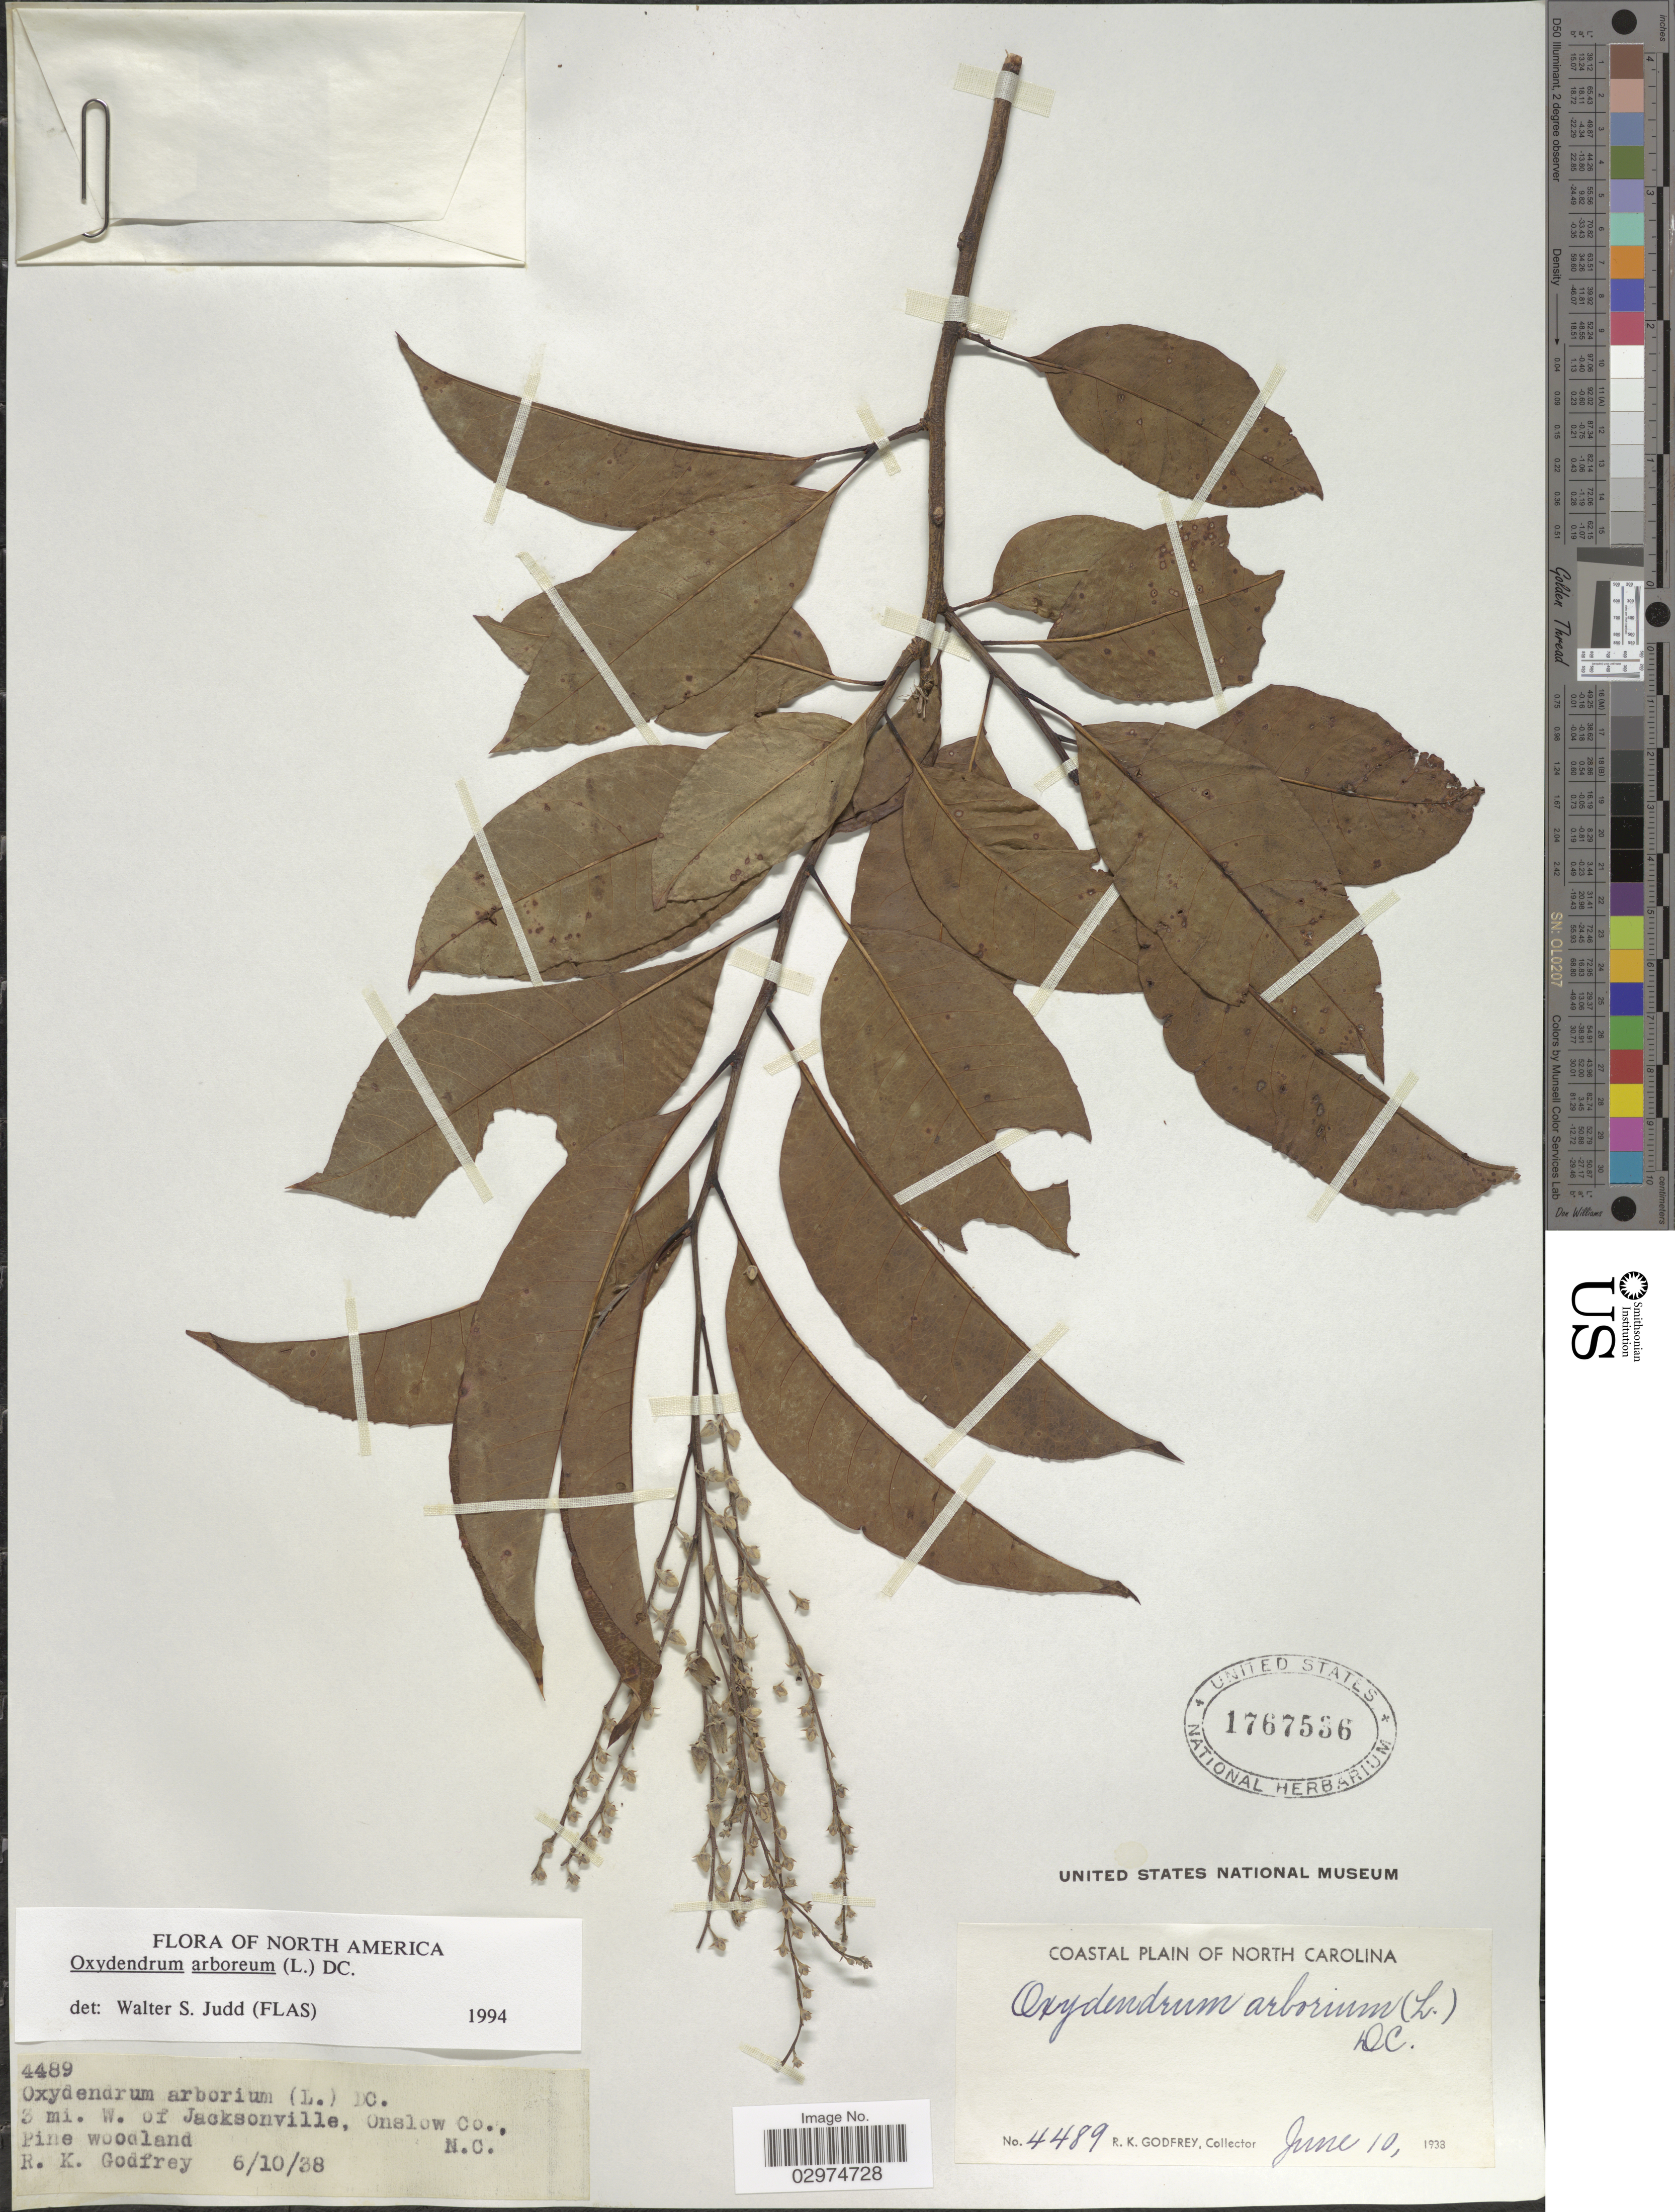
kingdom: Plantae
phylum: Tracheophyta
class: Magnoliopsida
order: Ericales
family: Ericaceae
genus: Oxydendrum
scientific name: Oxydendrum arboreum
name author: (L.) DC.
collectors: R. K. Godfrey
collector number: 4489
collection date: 1938-06-10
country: United States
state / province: North Carolina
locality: Coastal Plain of North Carolina, 3 mi. W. of Jacksonville, Onslow Co.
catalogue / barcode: US 1767536